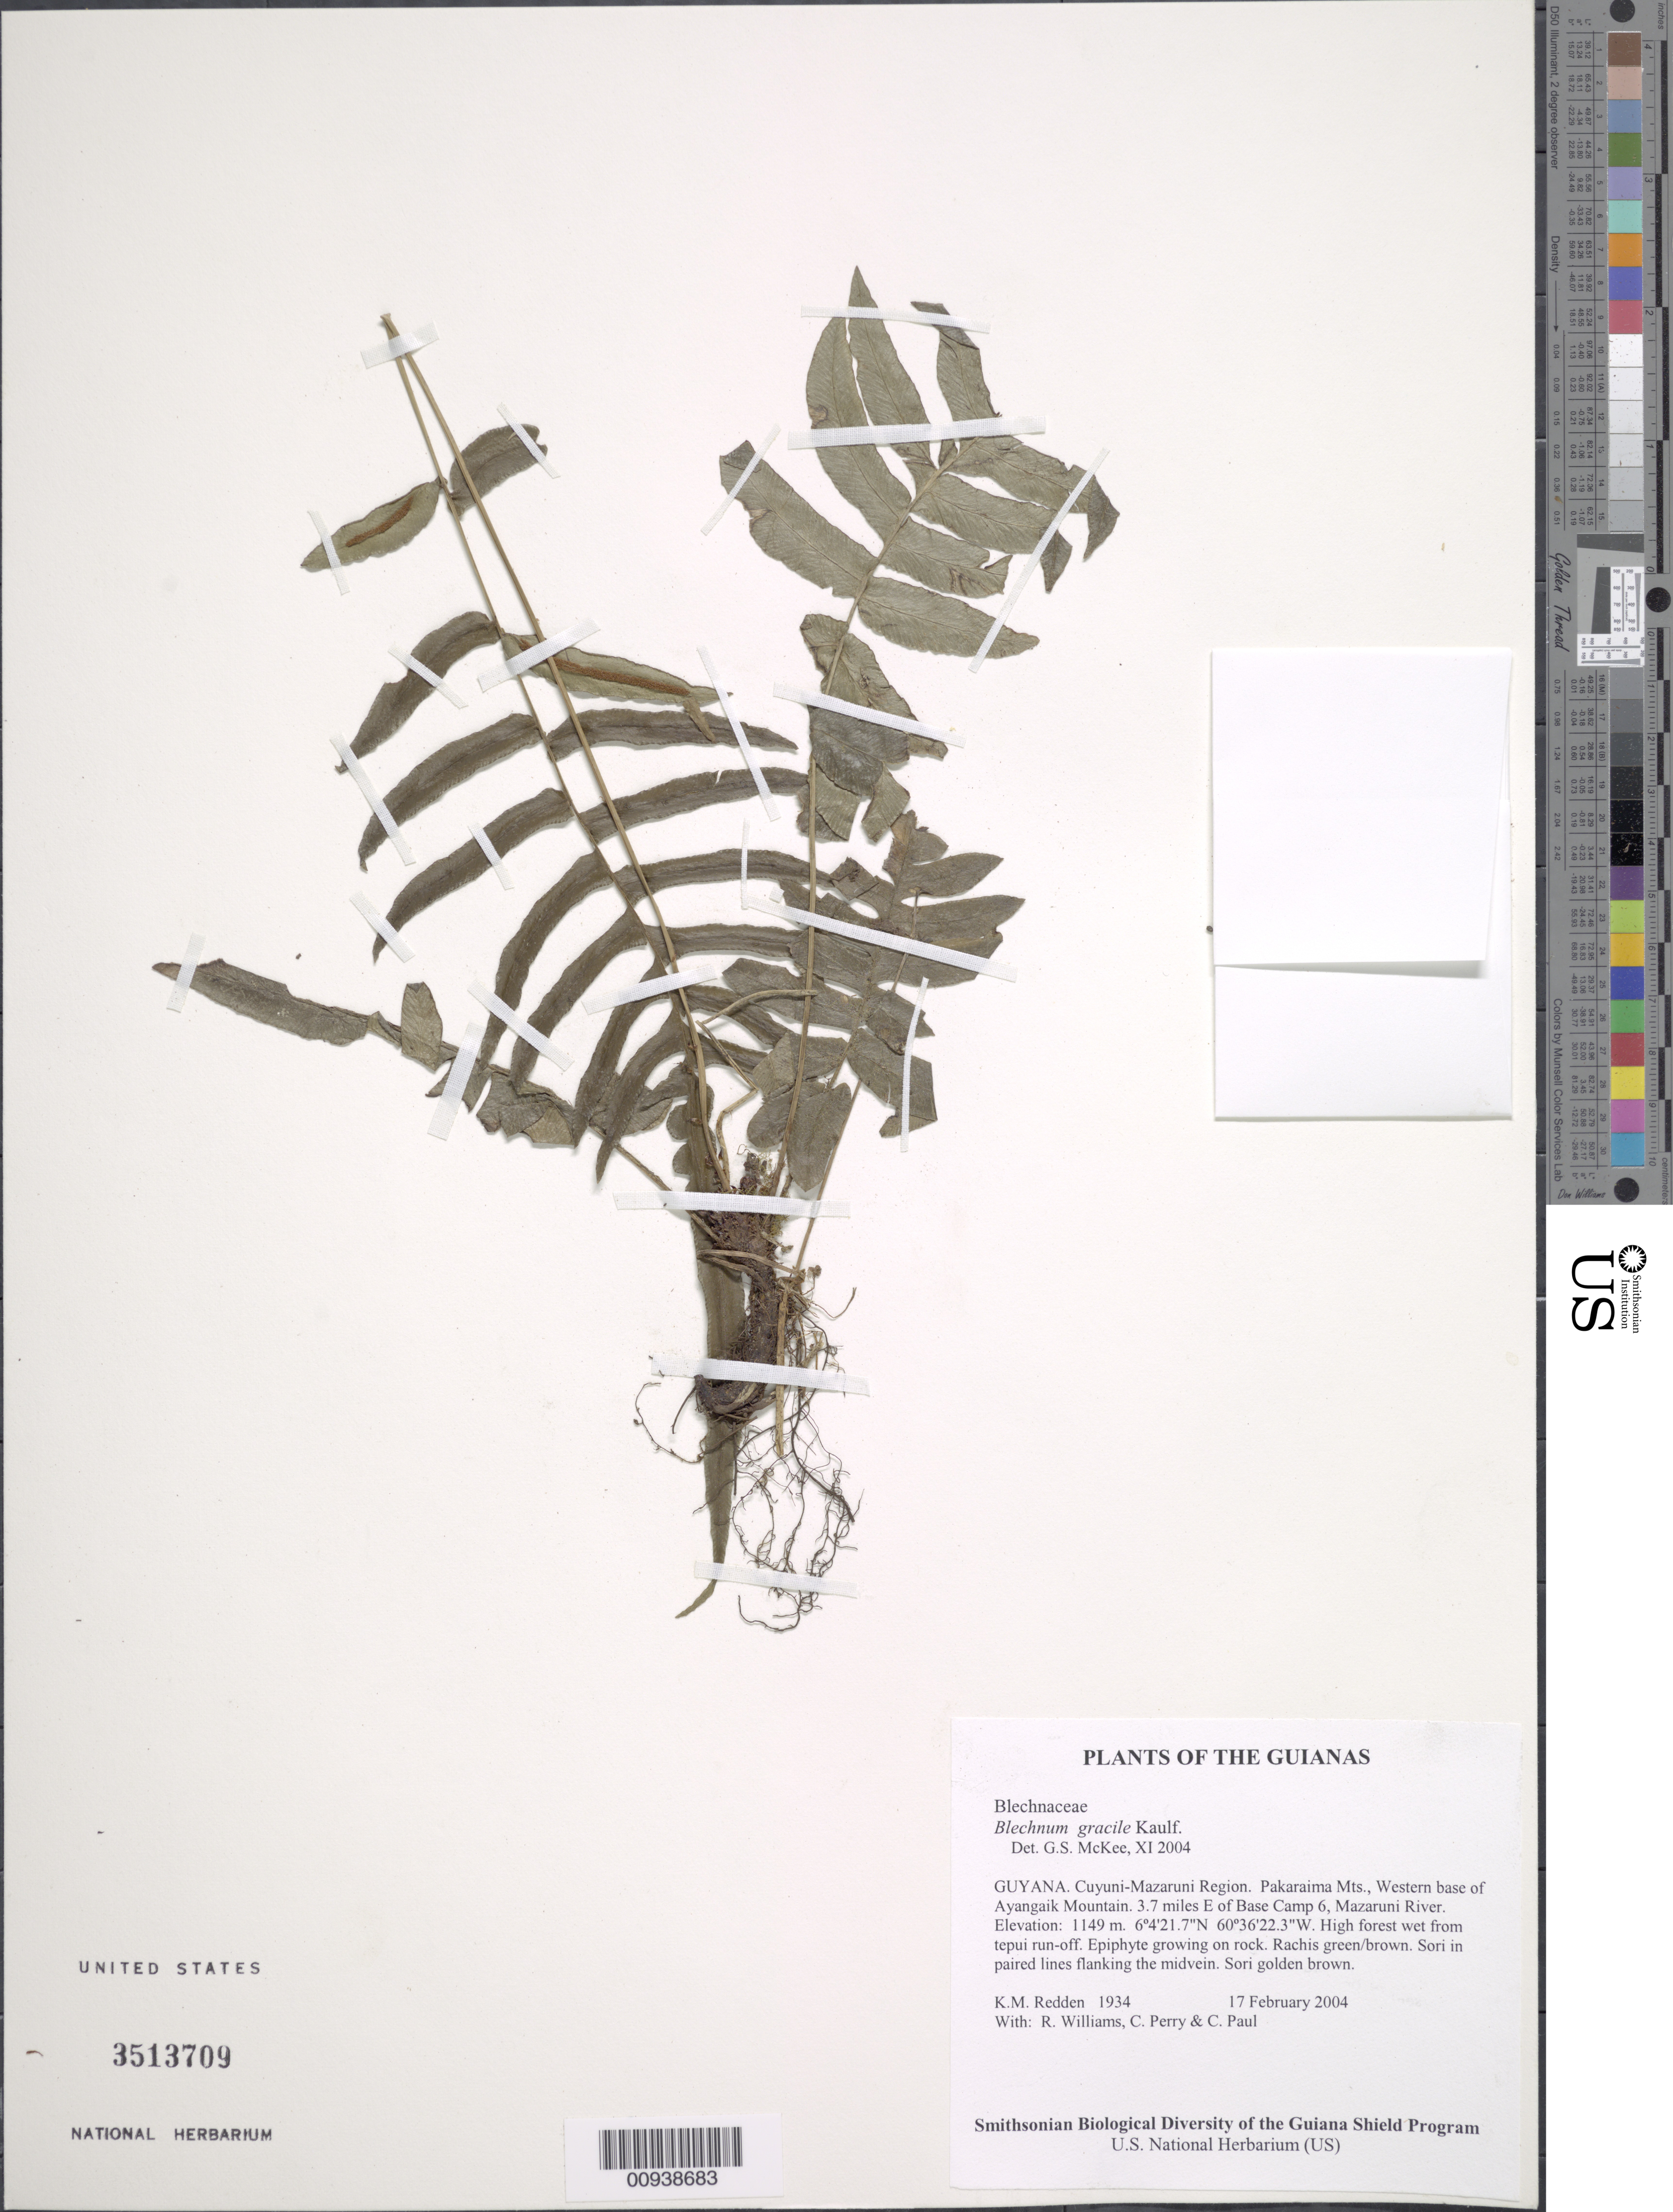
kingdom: Plantae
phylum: Tracheophyta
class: Polypodiopsida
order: Polypodiales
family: Blechnaceae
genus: Blechnum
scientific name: Blechnum gracile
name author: Kaulf.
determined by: McKee, G. S., (US), NMNH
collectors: K. M. Redden, R. Williams, C. Perry & C. Paul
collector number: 1934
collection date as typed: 17 February 2004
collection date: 2004-02-17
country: Guyana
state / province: Cuyuni-Mazaruni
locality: Pakaraima Mts., Western base of Ayangaik Mountain. 3.7 miles E of Base Camp 6, Mazaruni River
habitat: High forest wet from tepui run-off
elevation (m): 1149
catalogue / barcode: US 3513709